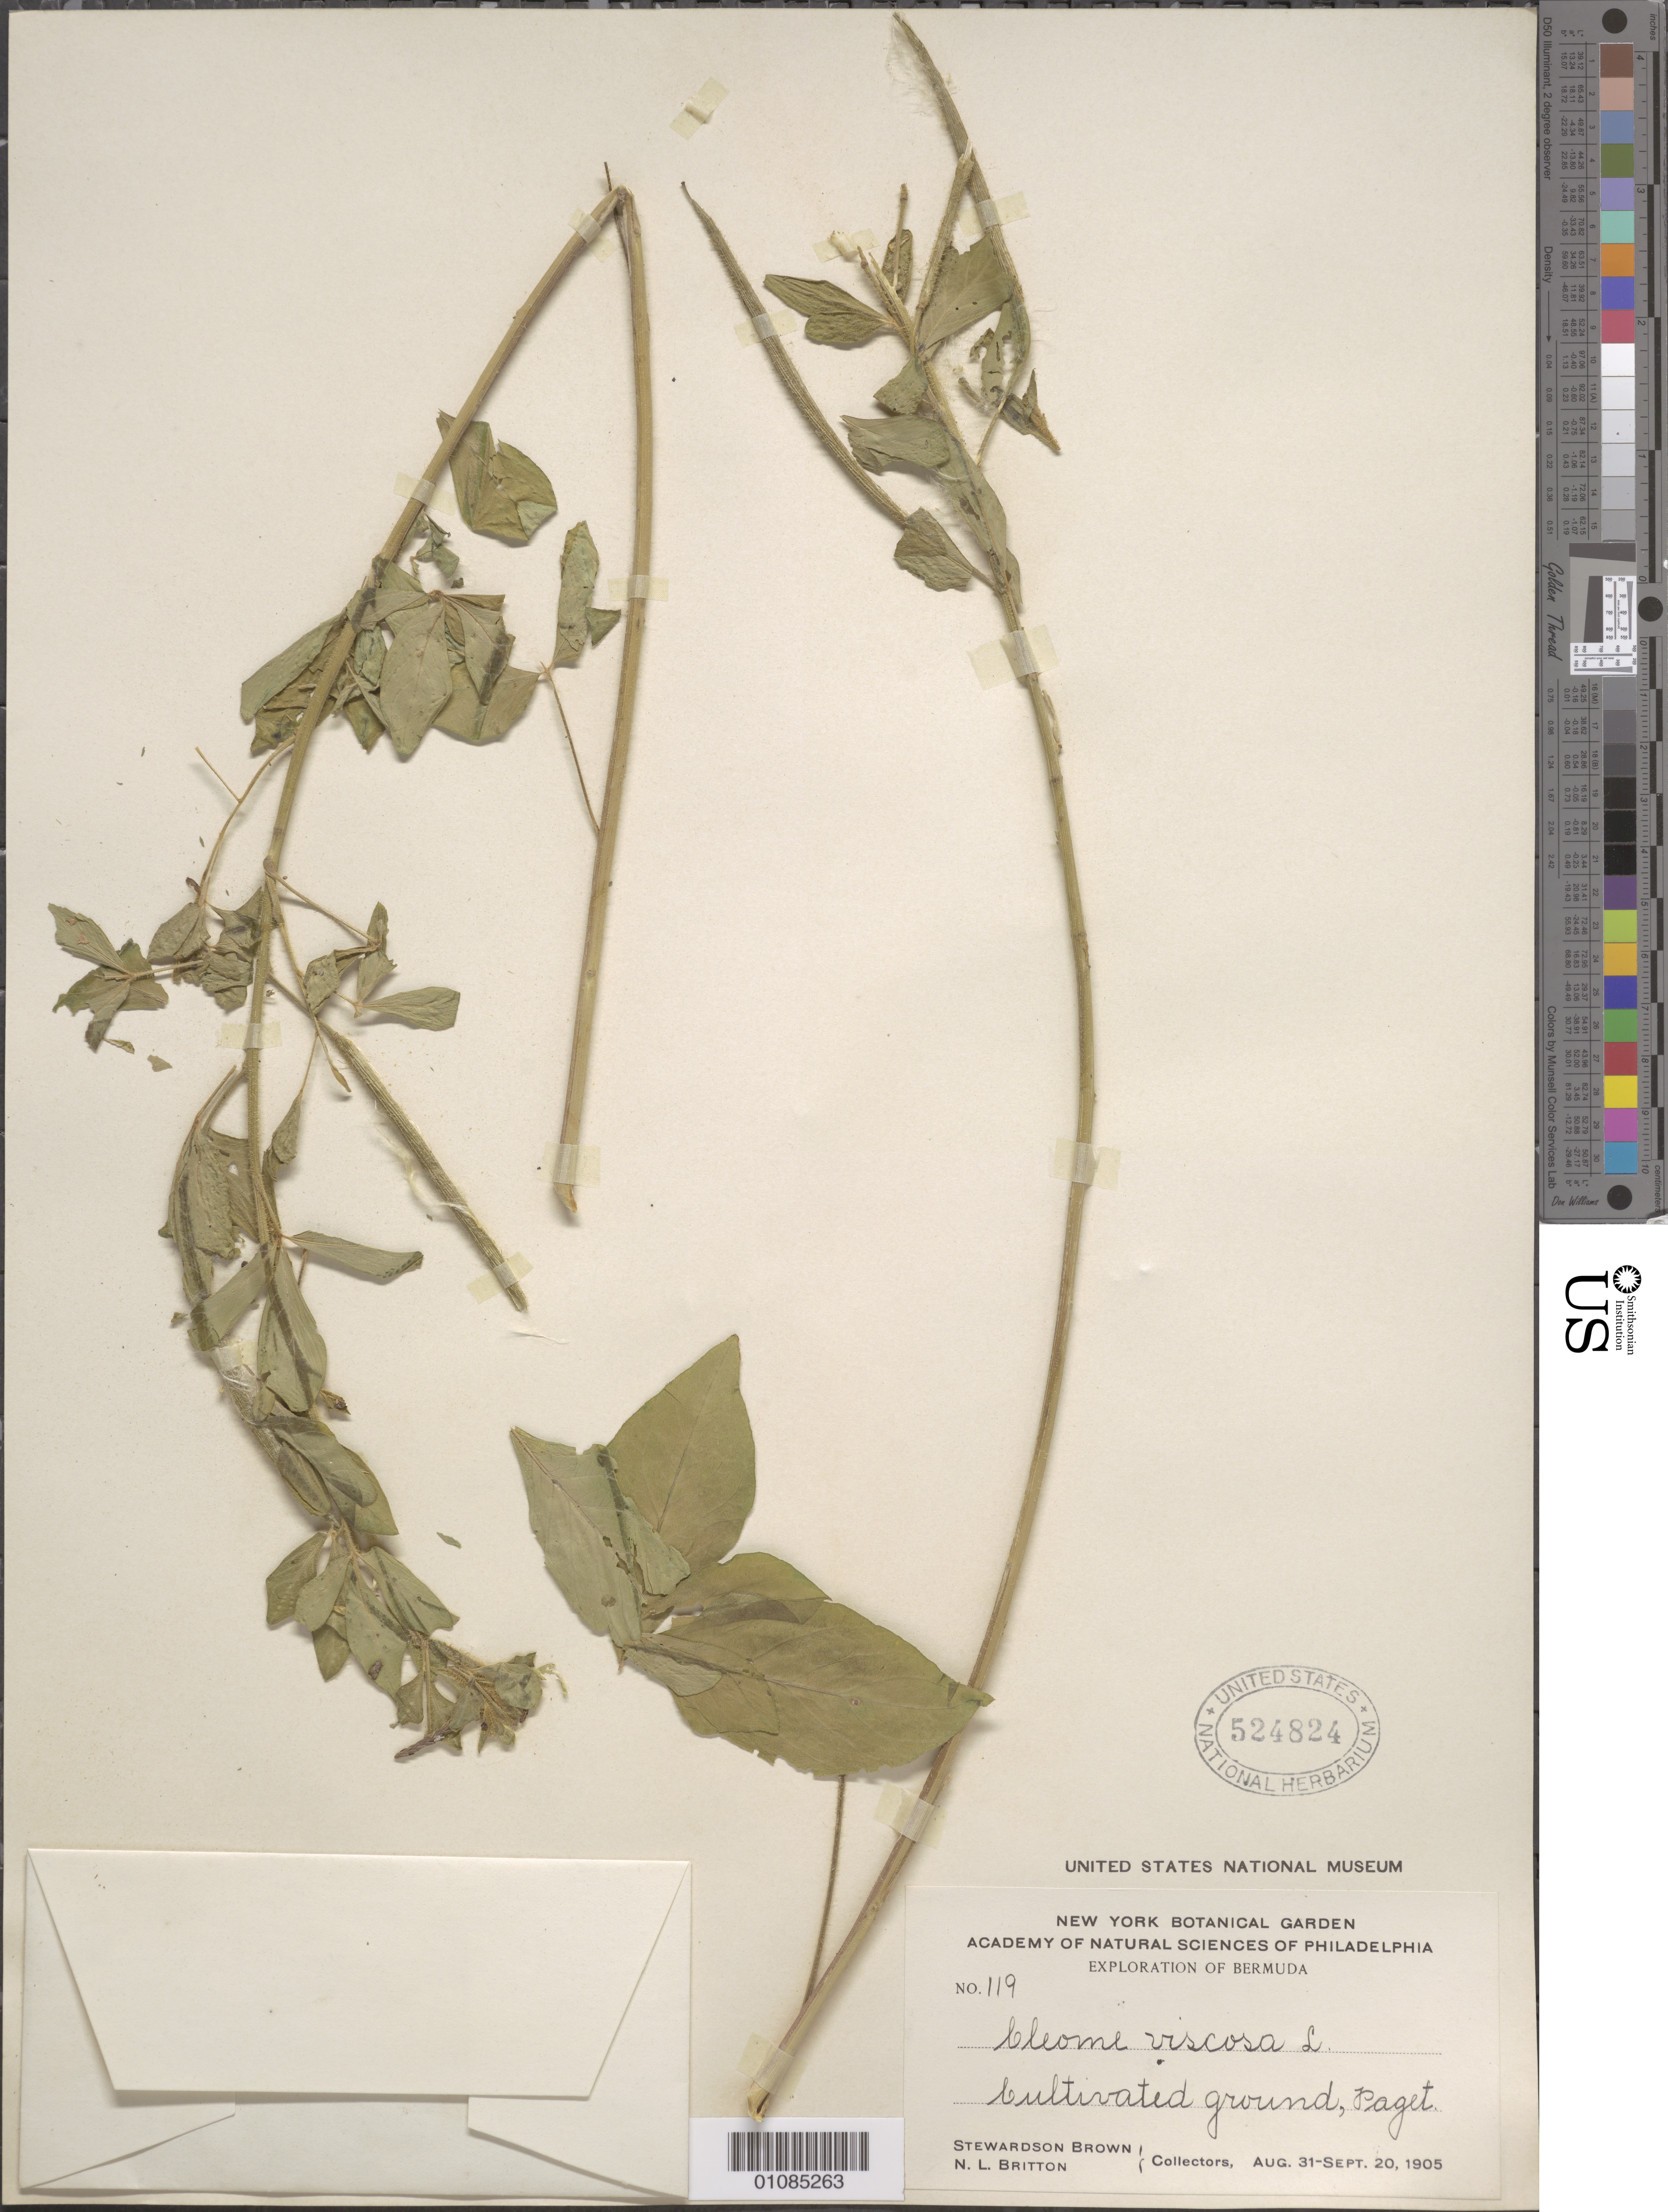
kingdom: Plantae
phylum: Tracheophyta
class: Magnoliopsida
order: Brassicales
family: Cleomaceae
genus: Arivela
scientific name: Arivela viscosa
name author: (L.) Raf.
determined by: Strong, M. T., (US), Smithsonian Institution - National Museum of Natural History (UNITED STATES)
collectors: S. Brown & N. Britton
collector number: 119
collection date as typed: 31 Aug 1905 to 20 Sep 1905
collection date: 1905-08-31/1905-09-20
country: Bermuda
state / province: Paget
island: Bermuda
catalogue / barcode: US 524824